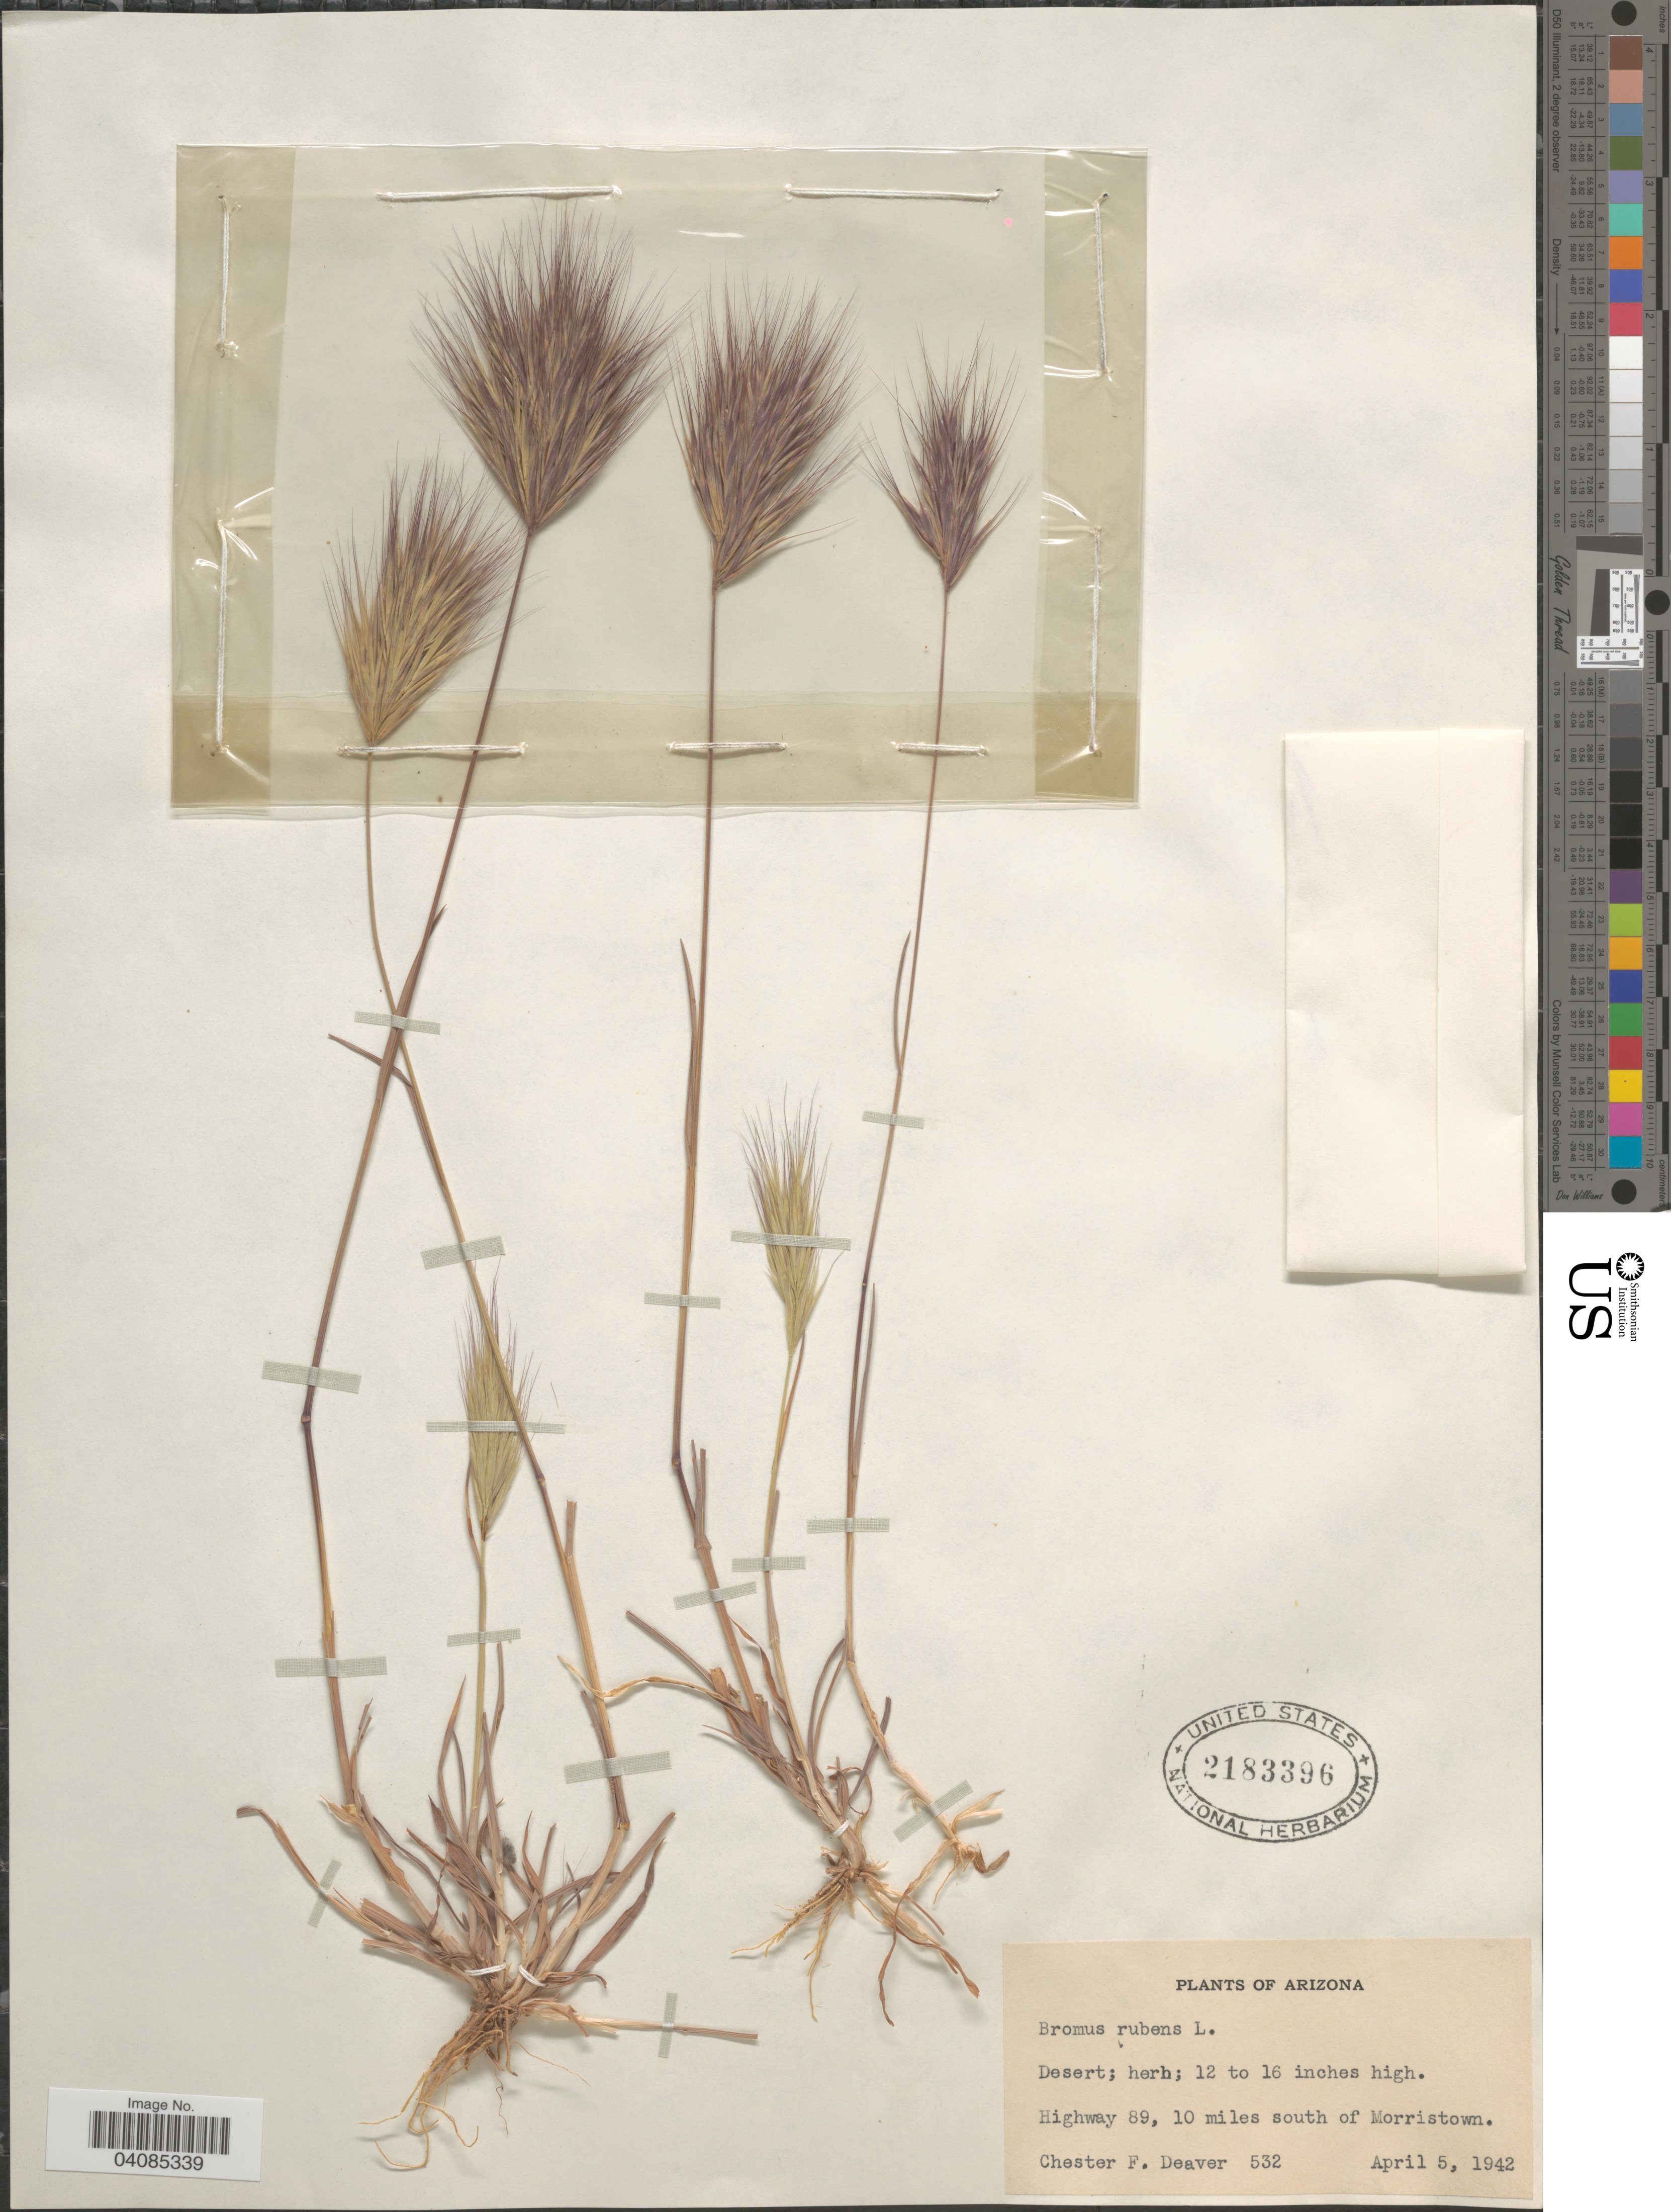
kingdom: Plantae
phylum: Tracheophyta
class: Liliopsida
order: Poales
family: Poaceae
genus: Bromus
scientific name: Bromus rubens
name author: L.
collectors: C. Deaver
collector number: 532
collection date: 1942-04-05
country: United States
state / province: Arizona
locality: Highway 89, 10 miles south of Morristown.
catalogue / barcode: US 2183396